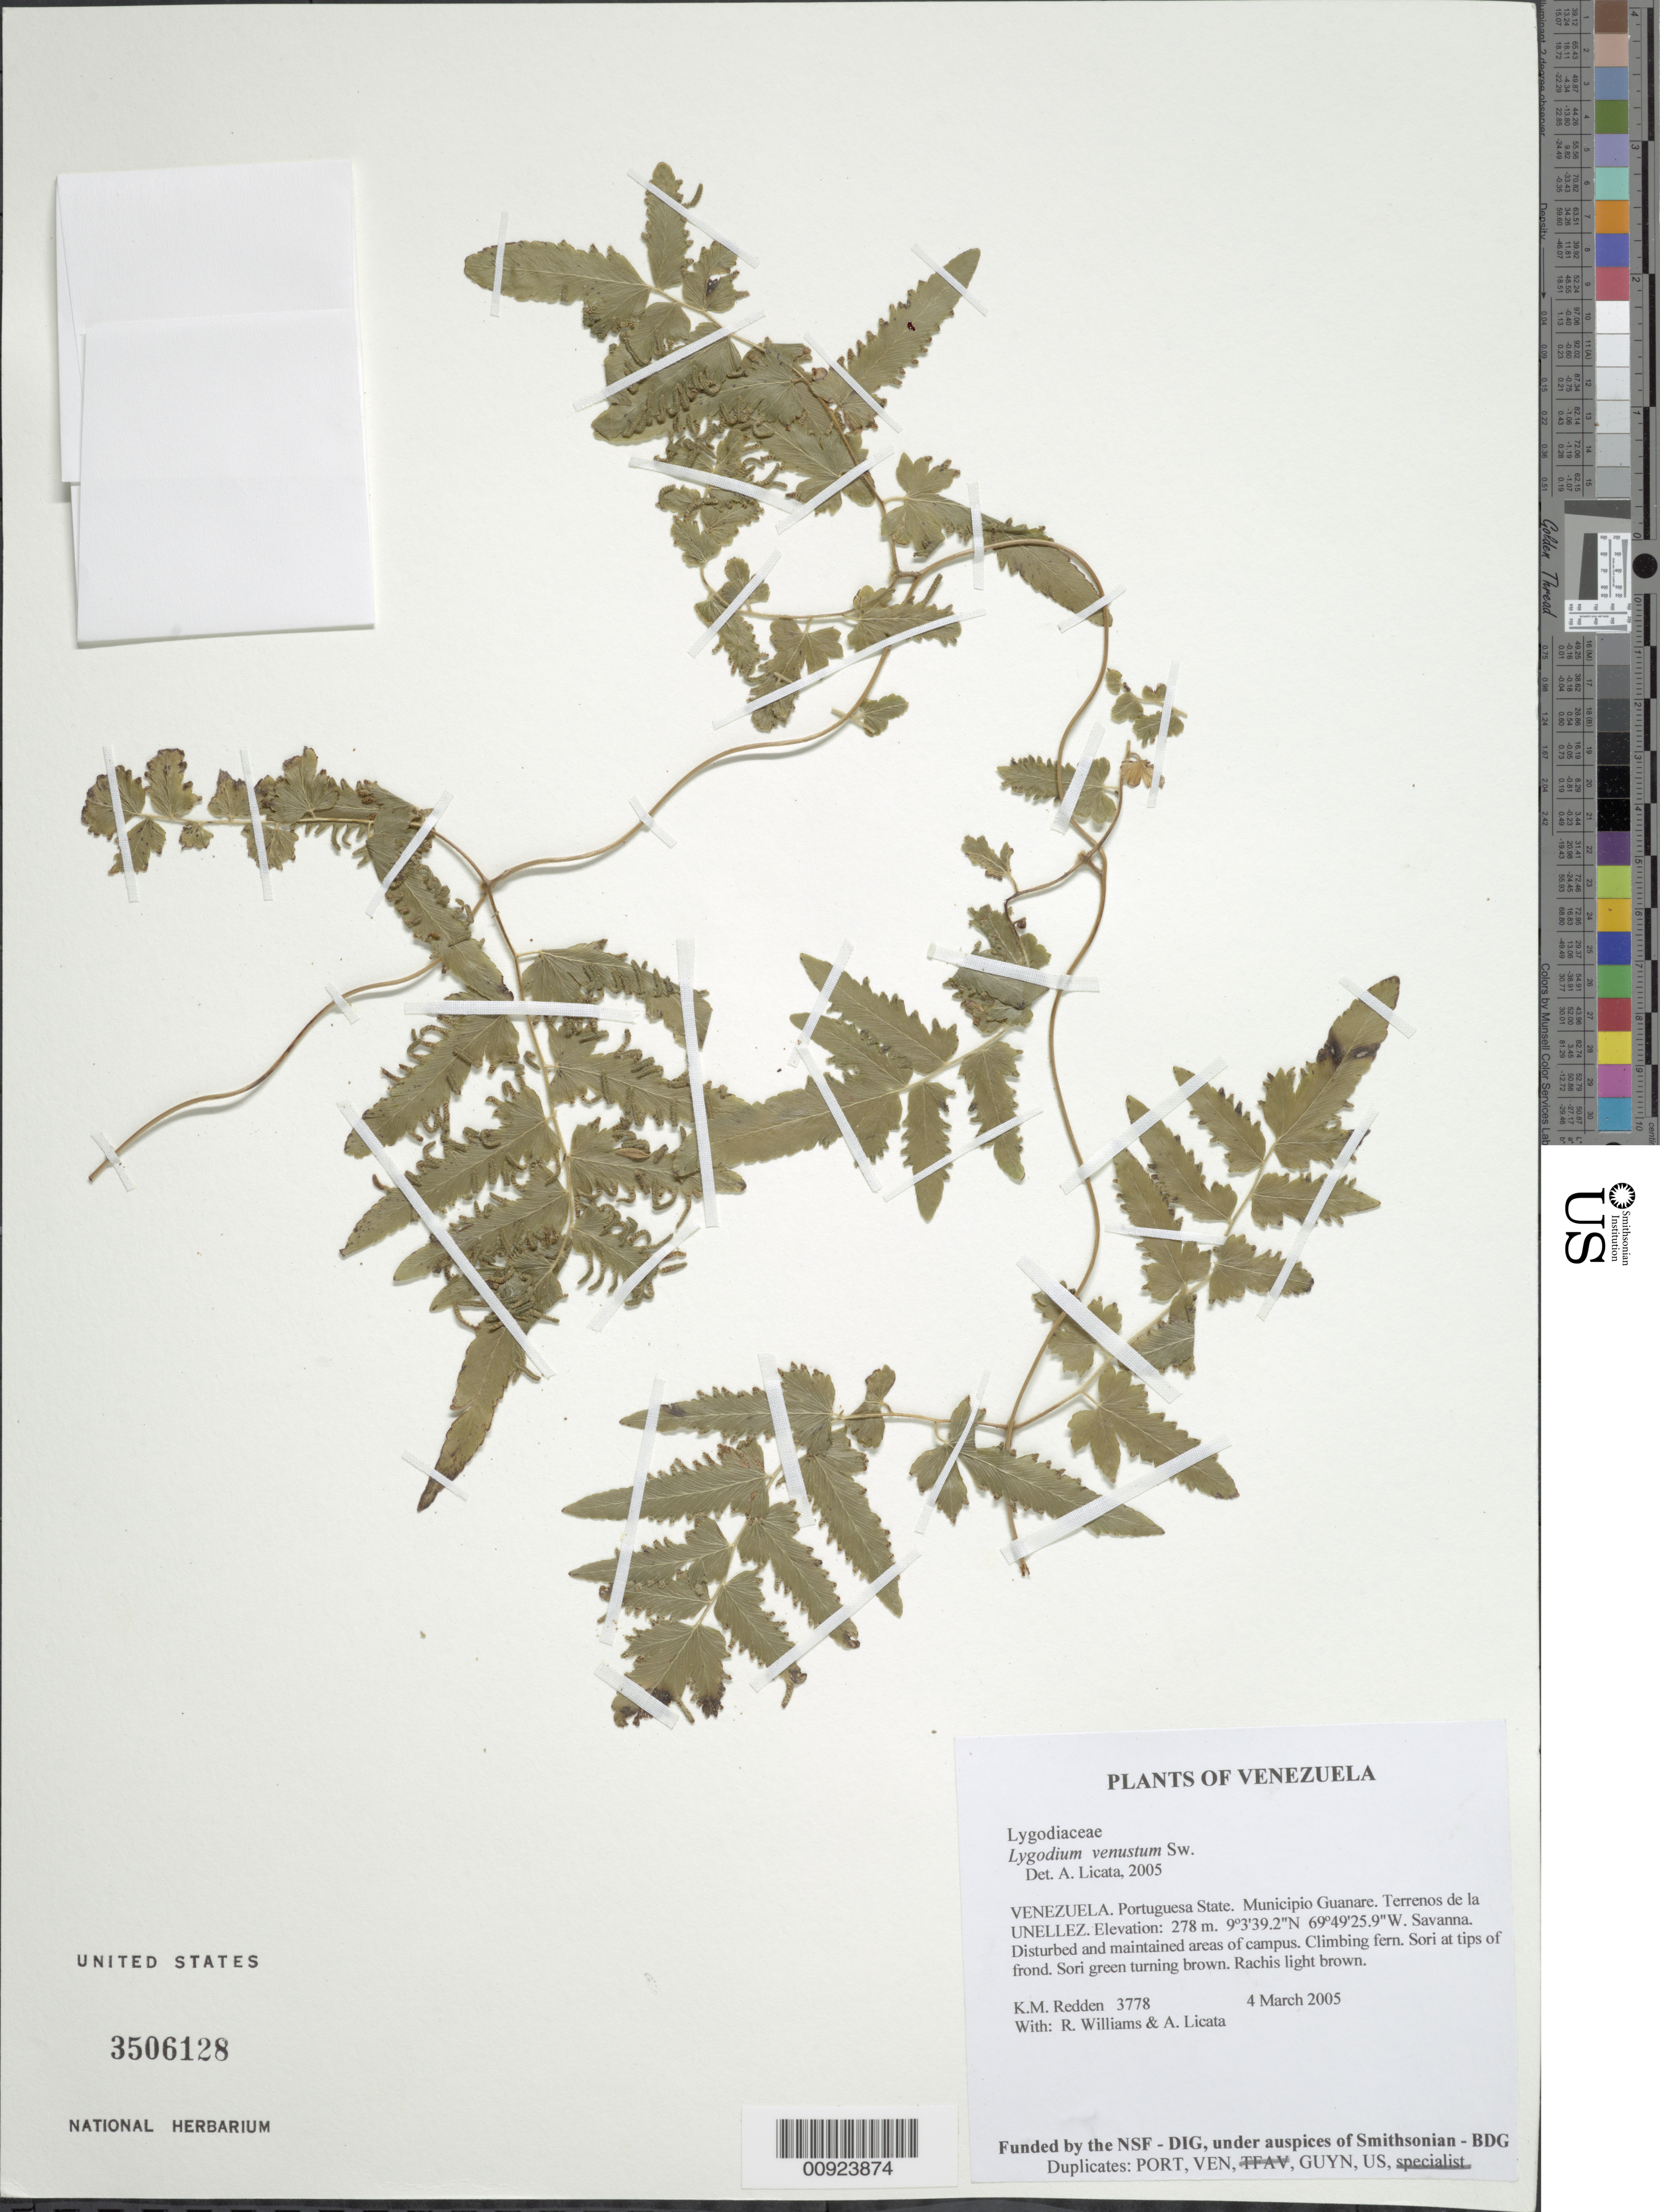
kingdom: Plantae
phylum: Tracheophyta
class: Polypodiopsida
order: Schizaeales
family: Lygodiaceae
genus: Lygodium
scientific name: Lygodium venustum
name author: Sw.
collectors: K. M. Redden, R. Williams & A. Licata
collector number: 3778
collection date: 2005-03-04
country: Venezuela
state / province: Portuguesa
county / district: Guanare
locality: Terrenos de la UNELLEZ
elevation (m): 278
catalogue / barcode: US 3506128